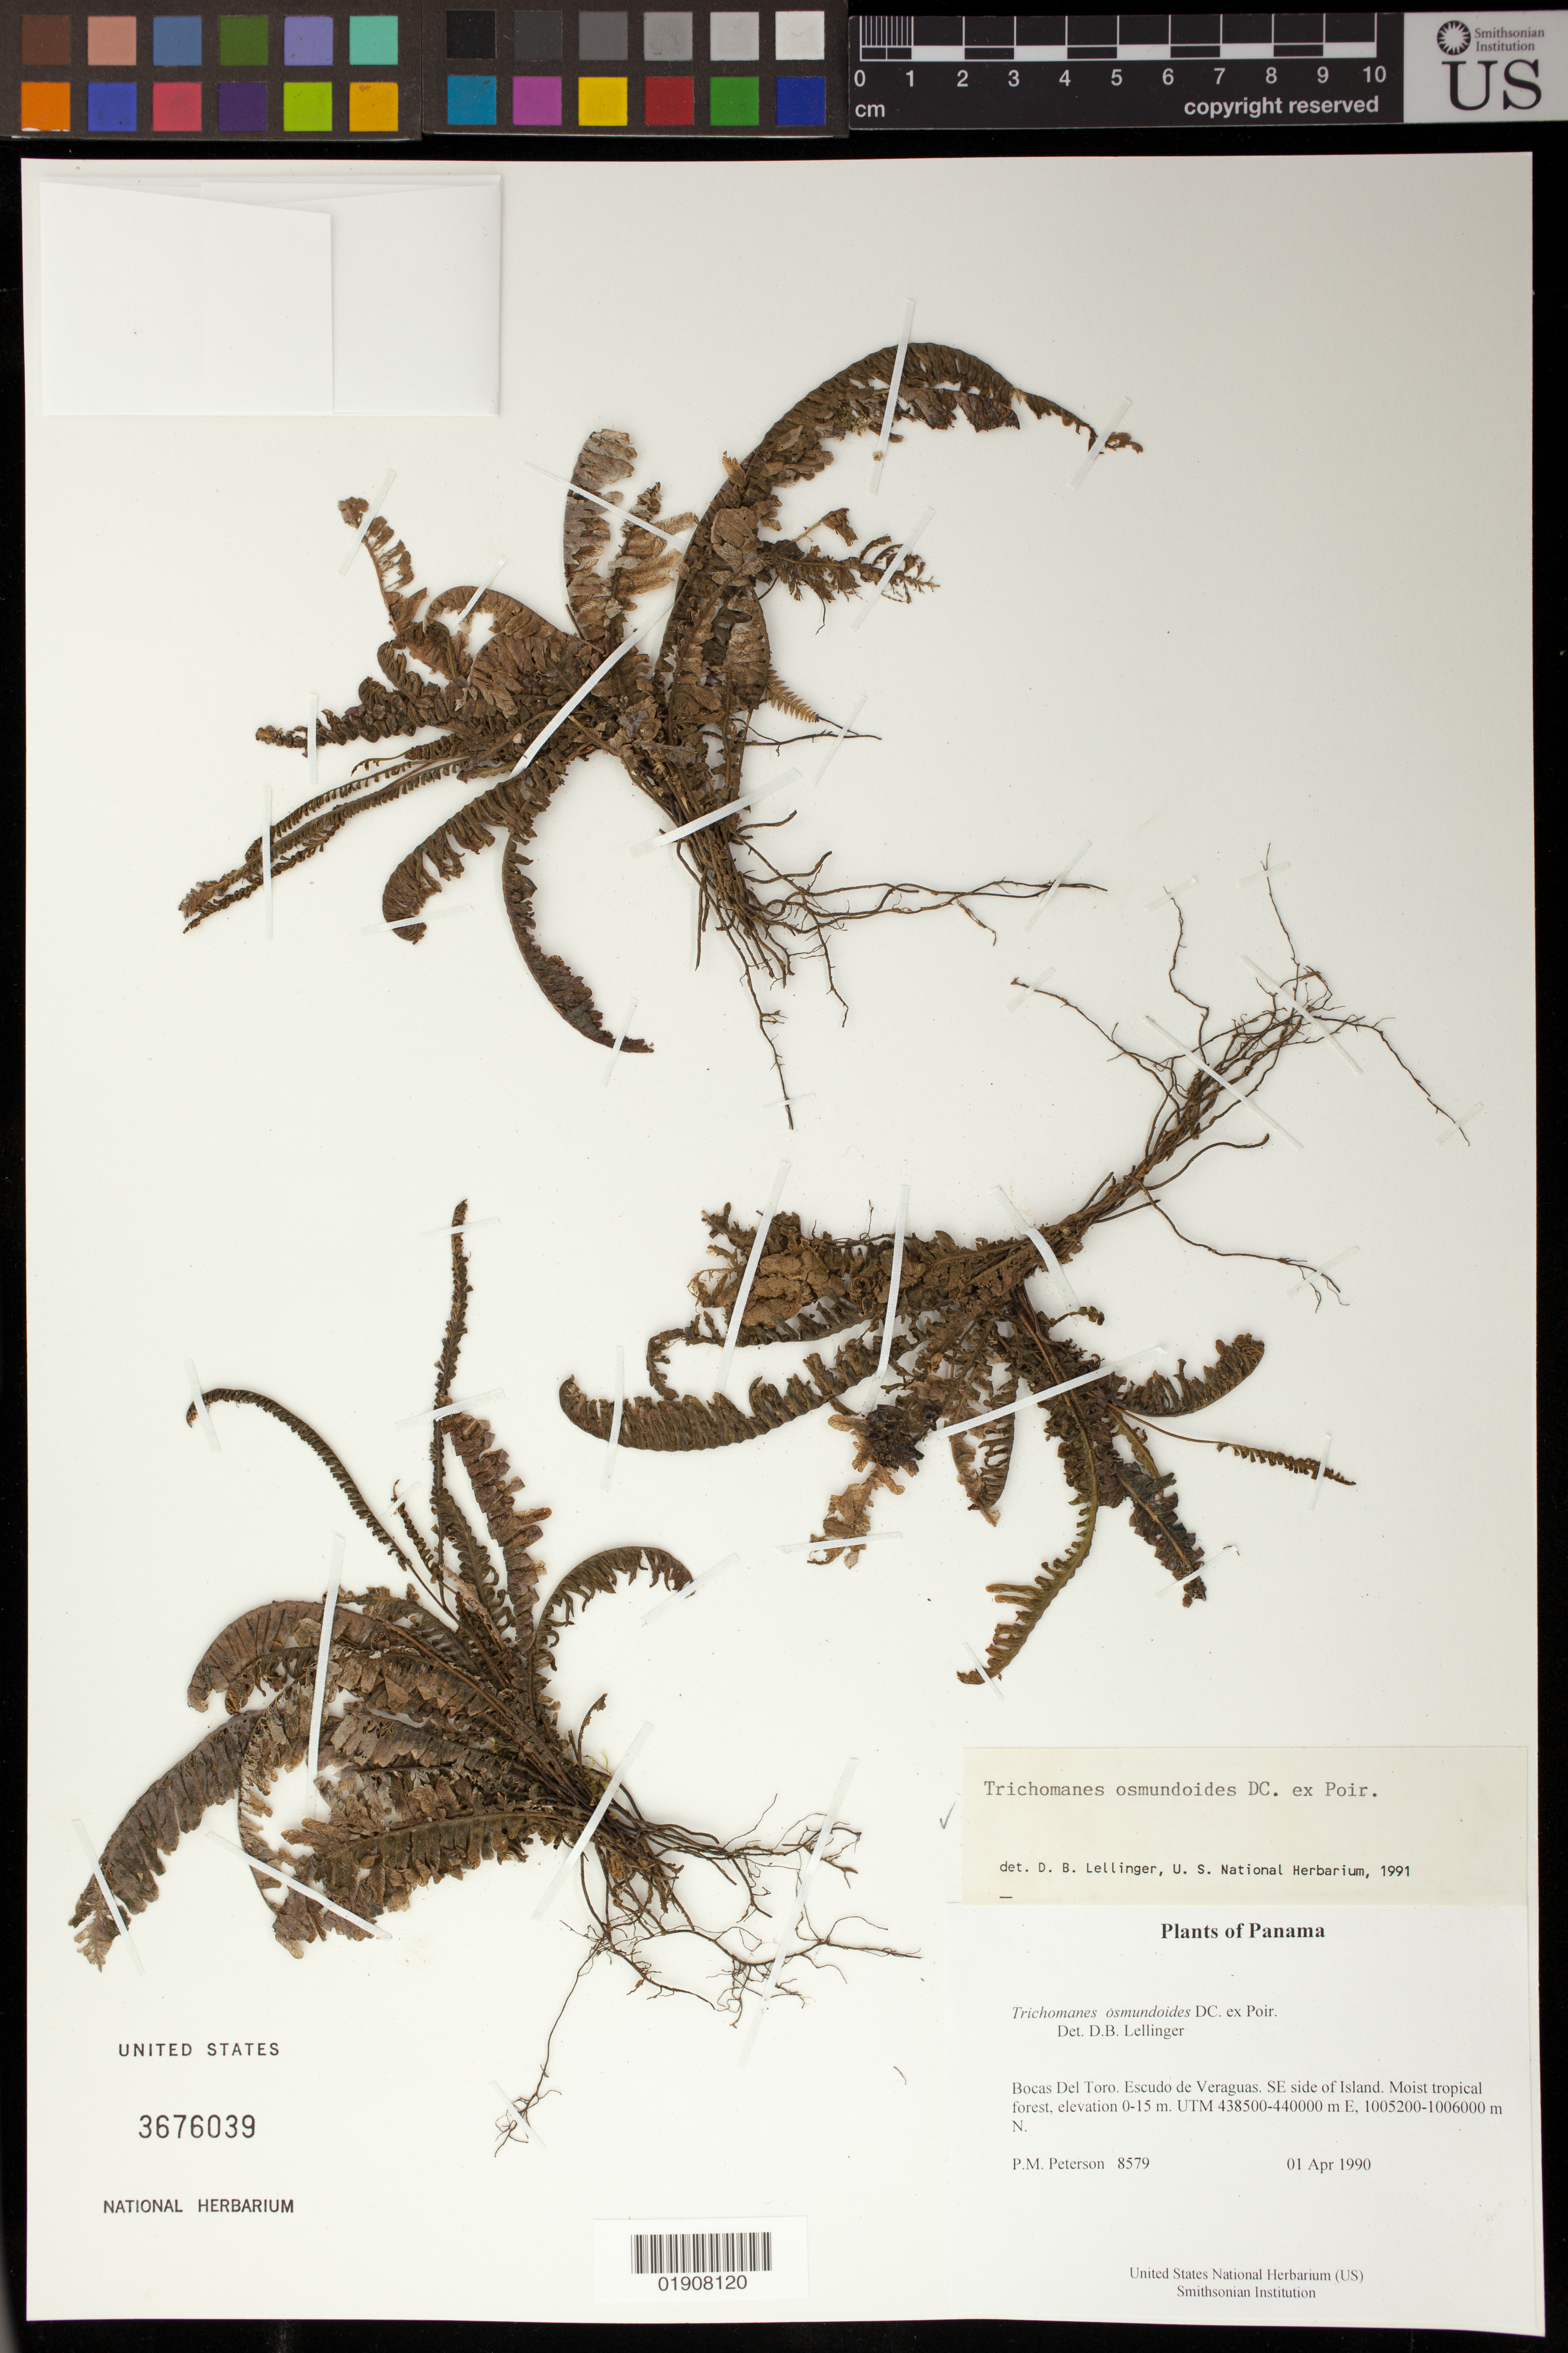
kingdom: Plantae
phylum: Tracheophyta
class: Polypodiopsida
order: Hymenophyllales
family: Hymenophyllaceae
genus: Trichomanes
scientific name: Trichomanes osmundoides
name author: DC. ex Poir.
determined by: Lellinger, David B., (BOT), Smithsonian Institution - National Museum of Natural History (UNITED STATES)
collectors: P. M. Peterson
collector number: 08579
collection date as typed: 01 Apr 1990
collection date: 1990-04-01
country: Panama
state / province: Bocas del Toro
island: Escudo de Veraguas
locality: SE side of Island.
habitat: Moist tropical forest, UTM 438500-440000 m E, 1005200-1006000 m N.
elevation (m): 0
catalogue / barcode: US 3676039